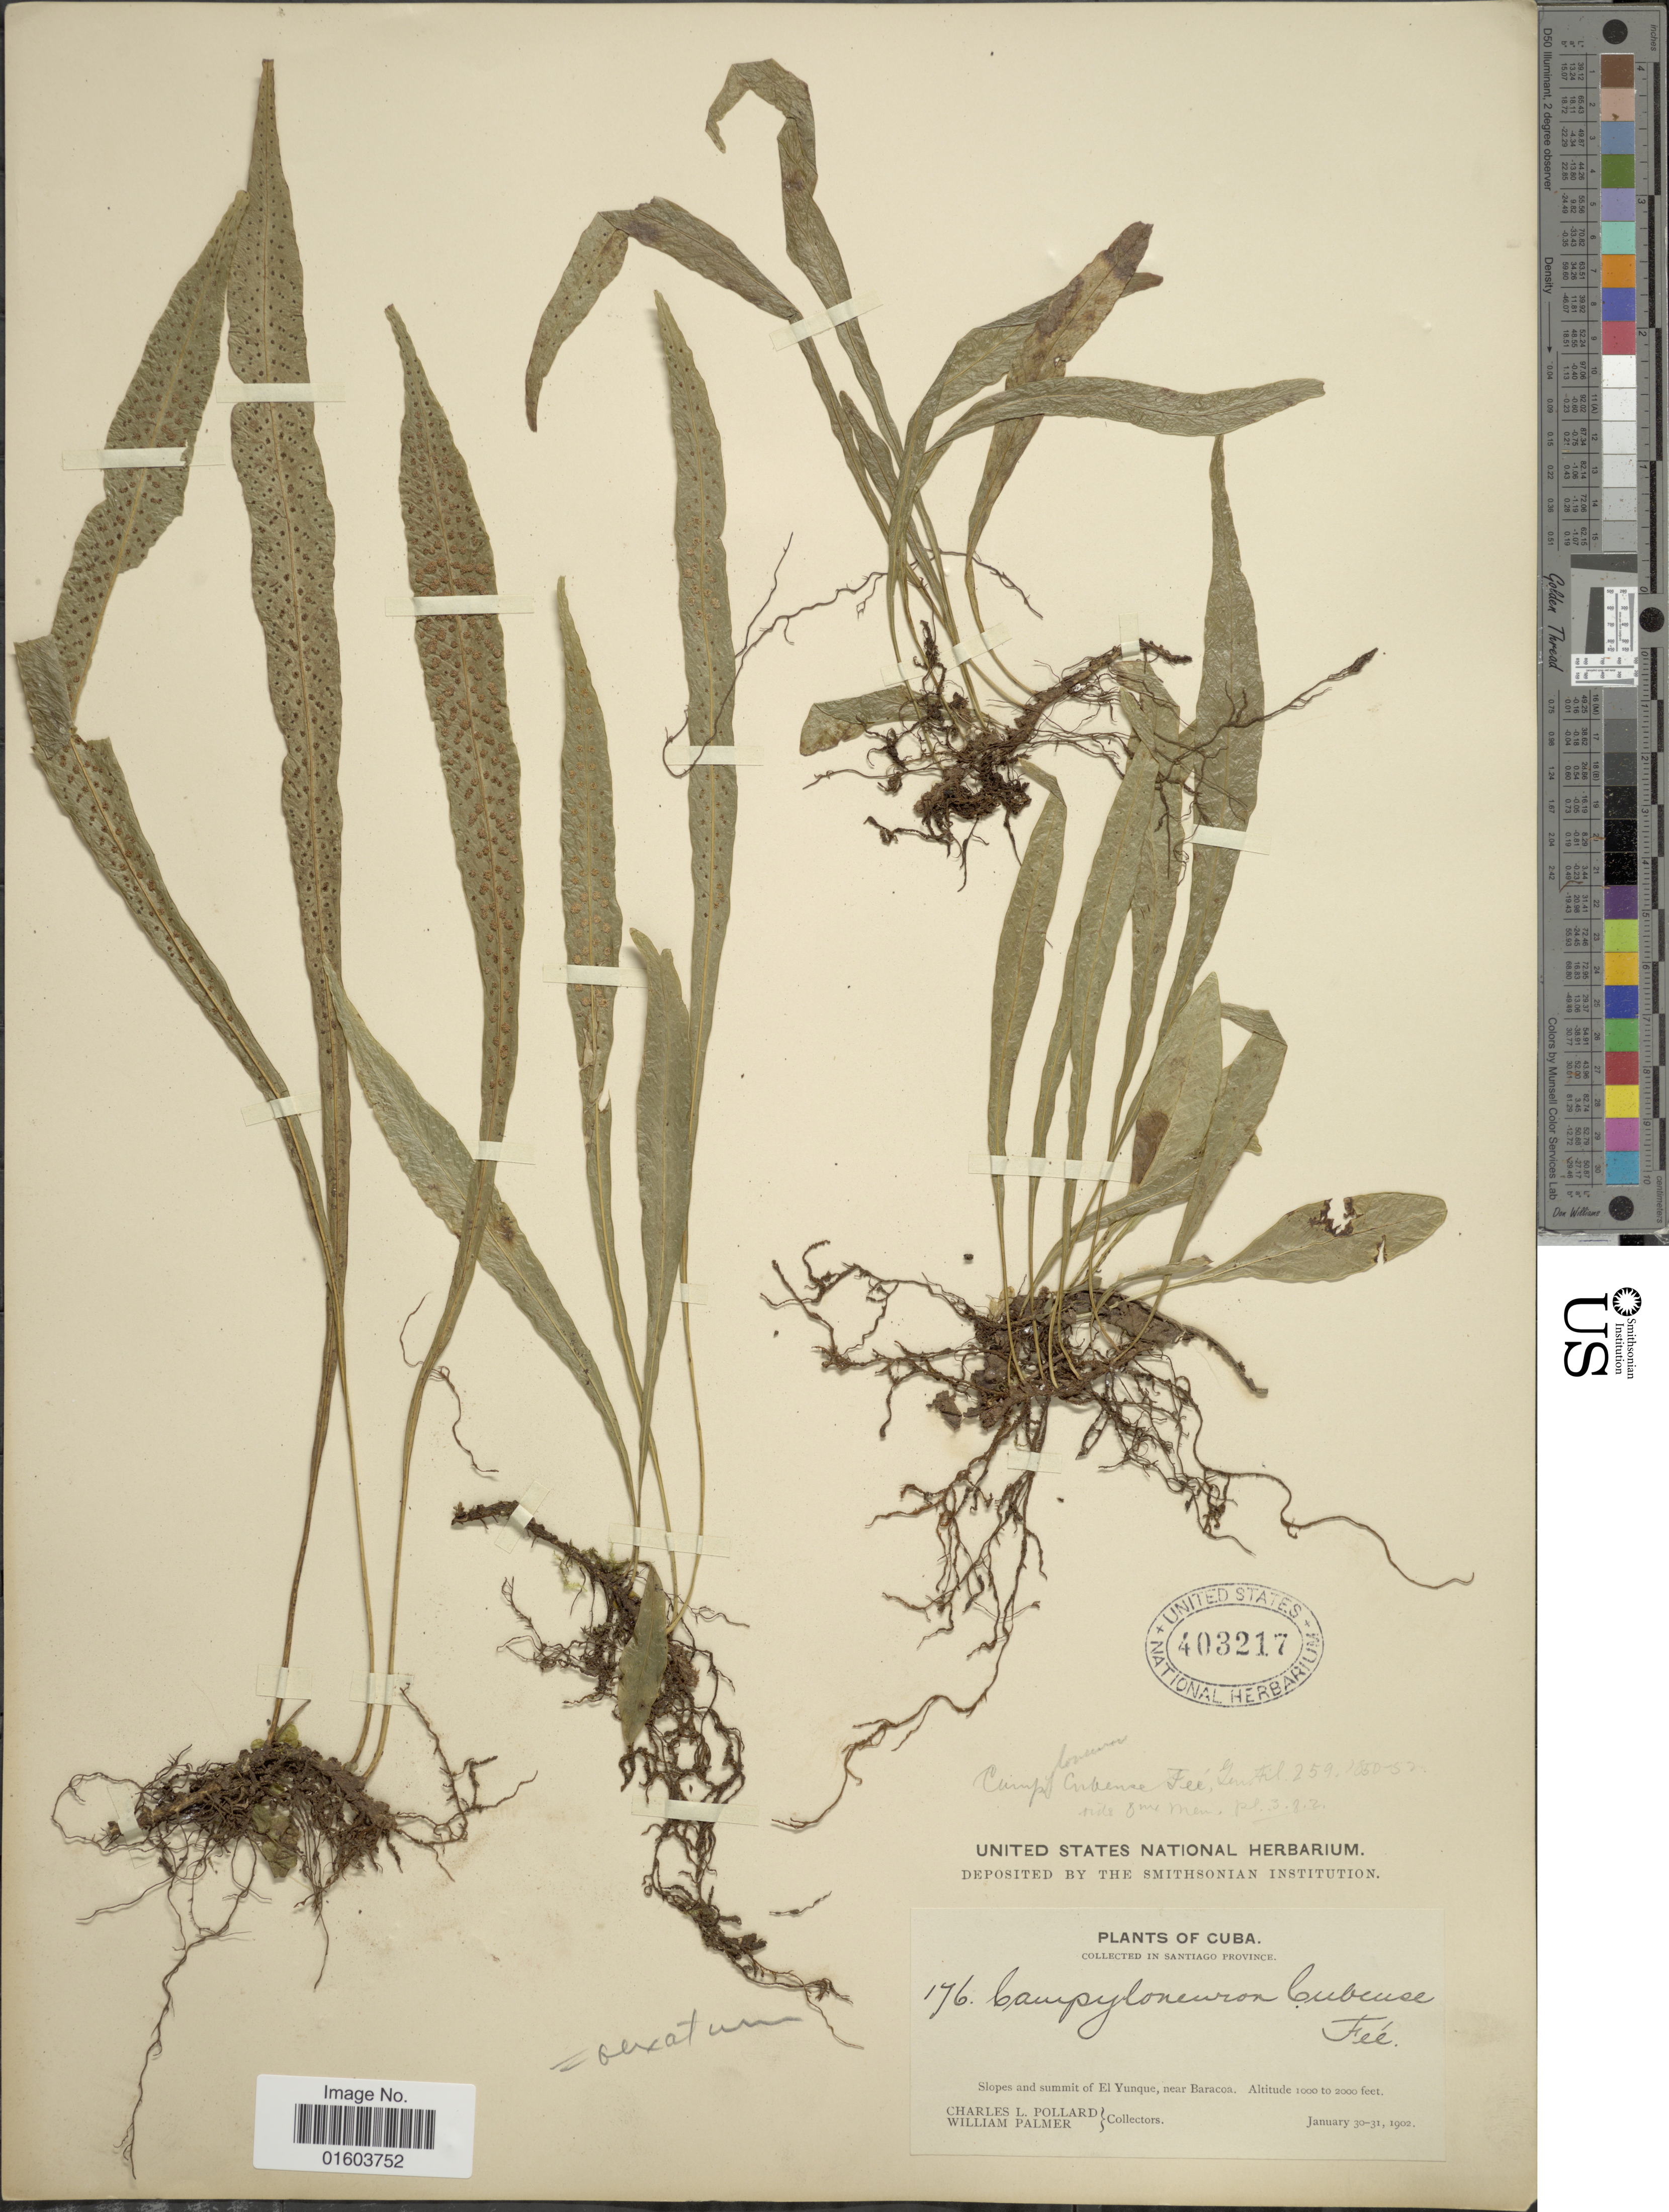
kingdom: Plantae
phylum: Tracheophyta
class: Polypodiopsida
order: Polypodiales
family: Polypodiaceae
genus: Campyloneurum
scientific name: Campyloneurum vexatum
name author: Ching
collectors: C. L. Pollard & W. Palmer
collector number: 1786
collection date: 1902-01-30/1902-01-31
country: Cuba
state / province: Santiago de Cuba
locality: Cuba, Santiago Province. Slopes and summit of El Yunque, near Baracoa.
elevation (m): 305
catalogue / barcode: US 403217